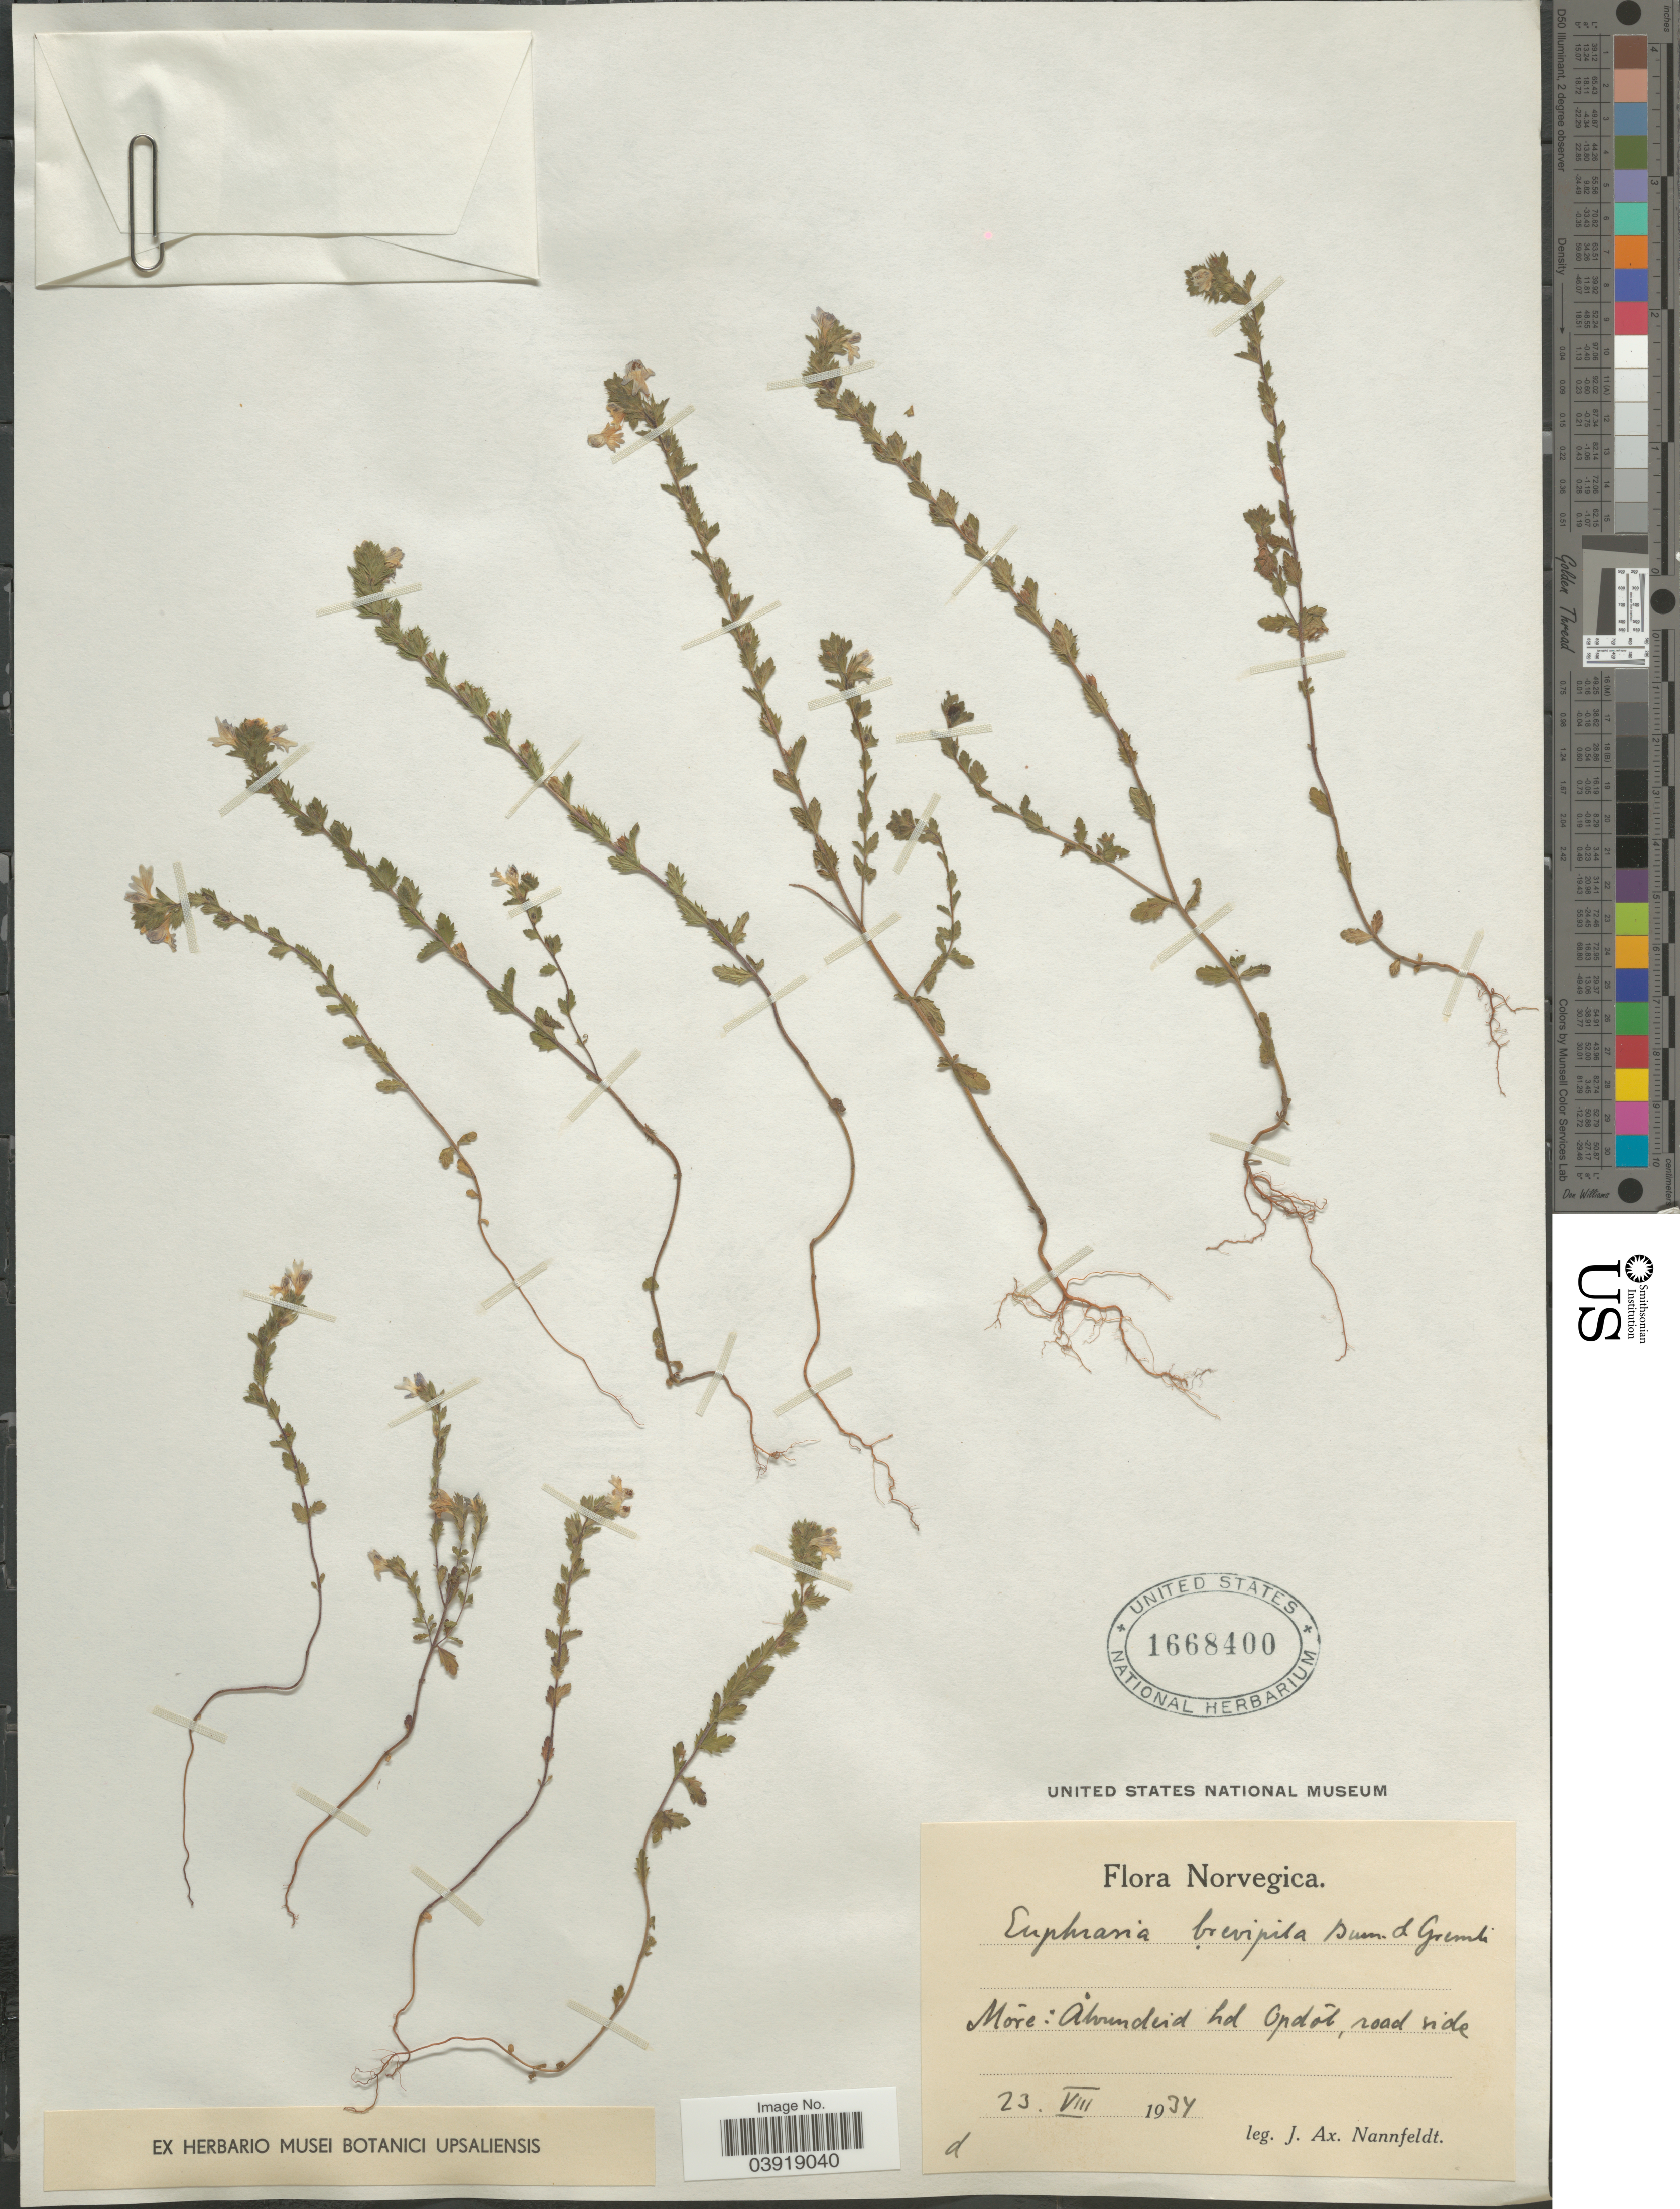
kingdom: Plantae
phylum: Tracheophyta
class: Magnoliopsida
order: Lamiales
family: Orobanchaceae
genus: Euphrasia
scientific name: Euphrasia brevipila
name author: Burn. & Gremli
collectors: J. Nannfeldt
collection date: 1934-08-23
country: Norway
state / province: More og Romdal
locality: Norvegica. Móre: Ålvundeid hd Opdól, road side.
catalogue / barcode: US 1668400